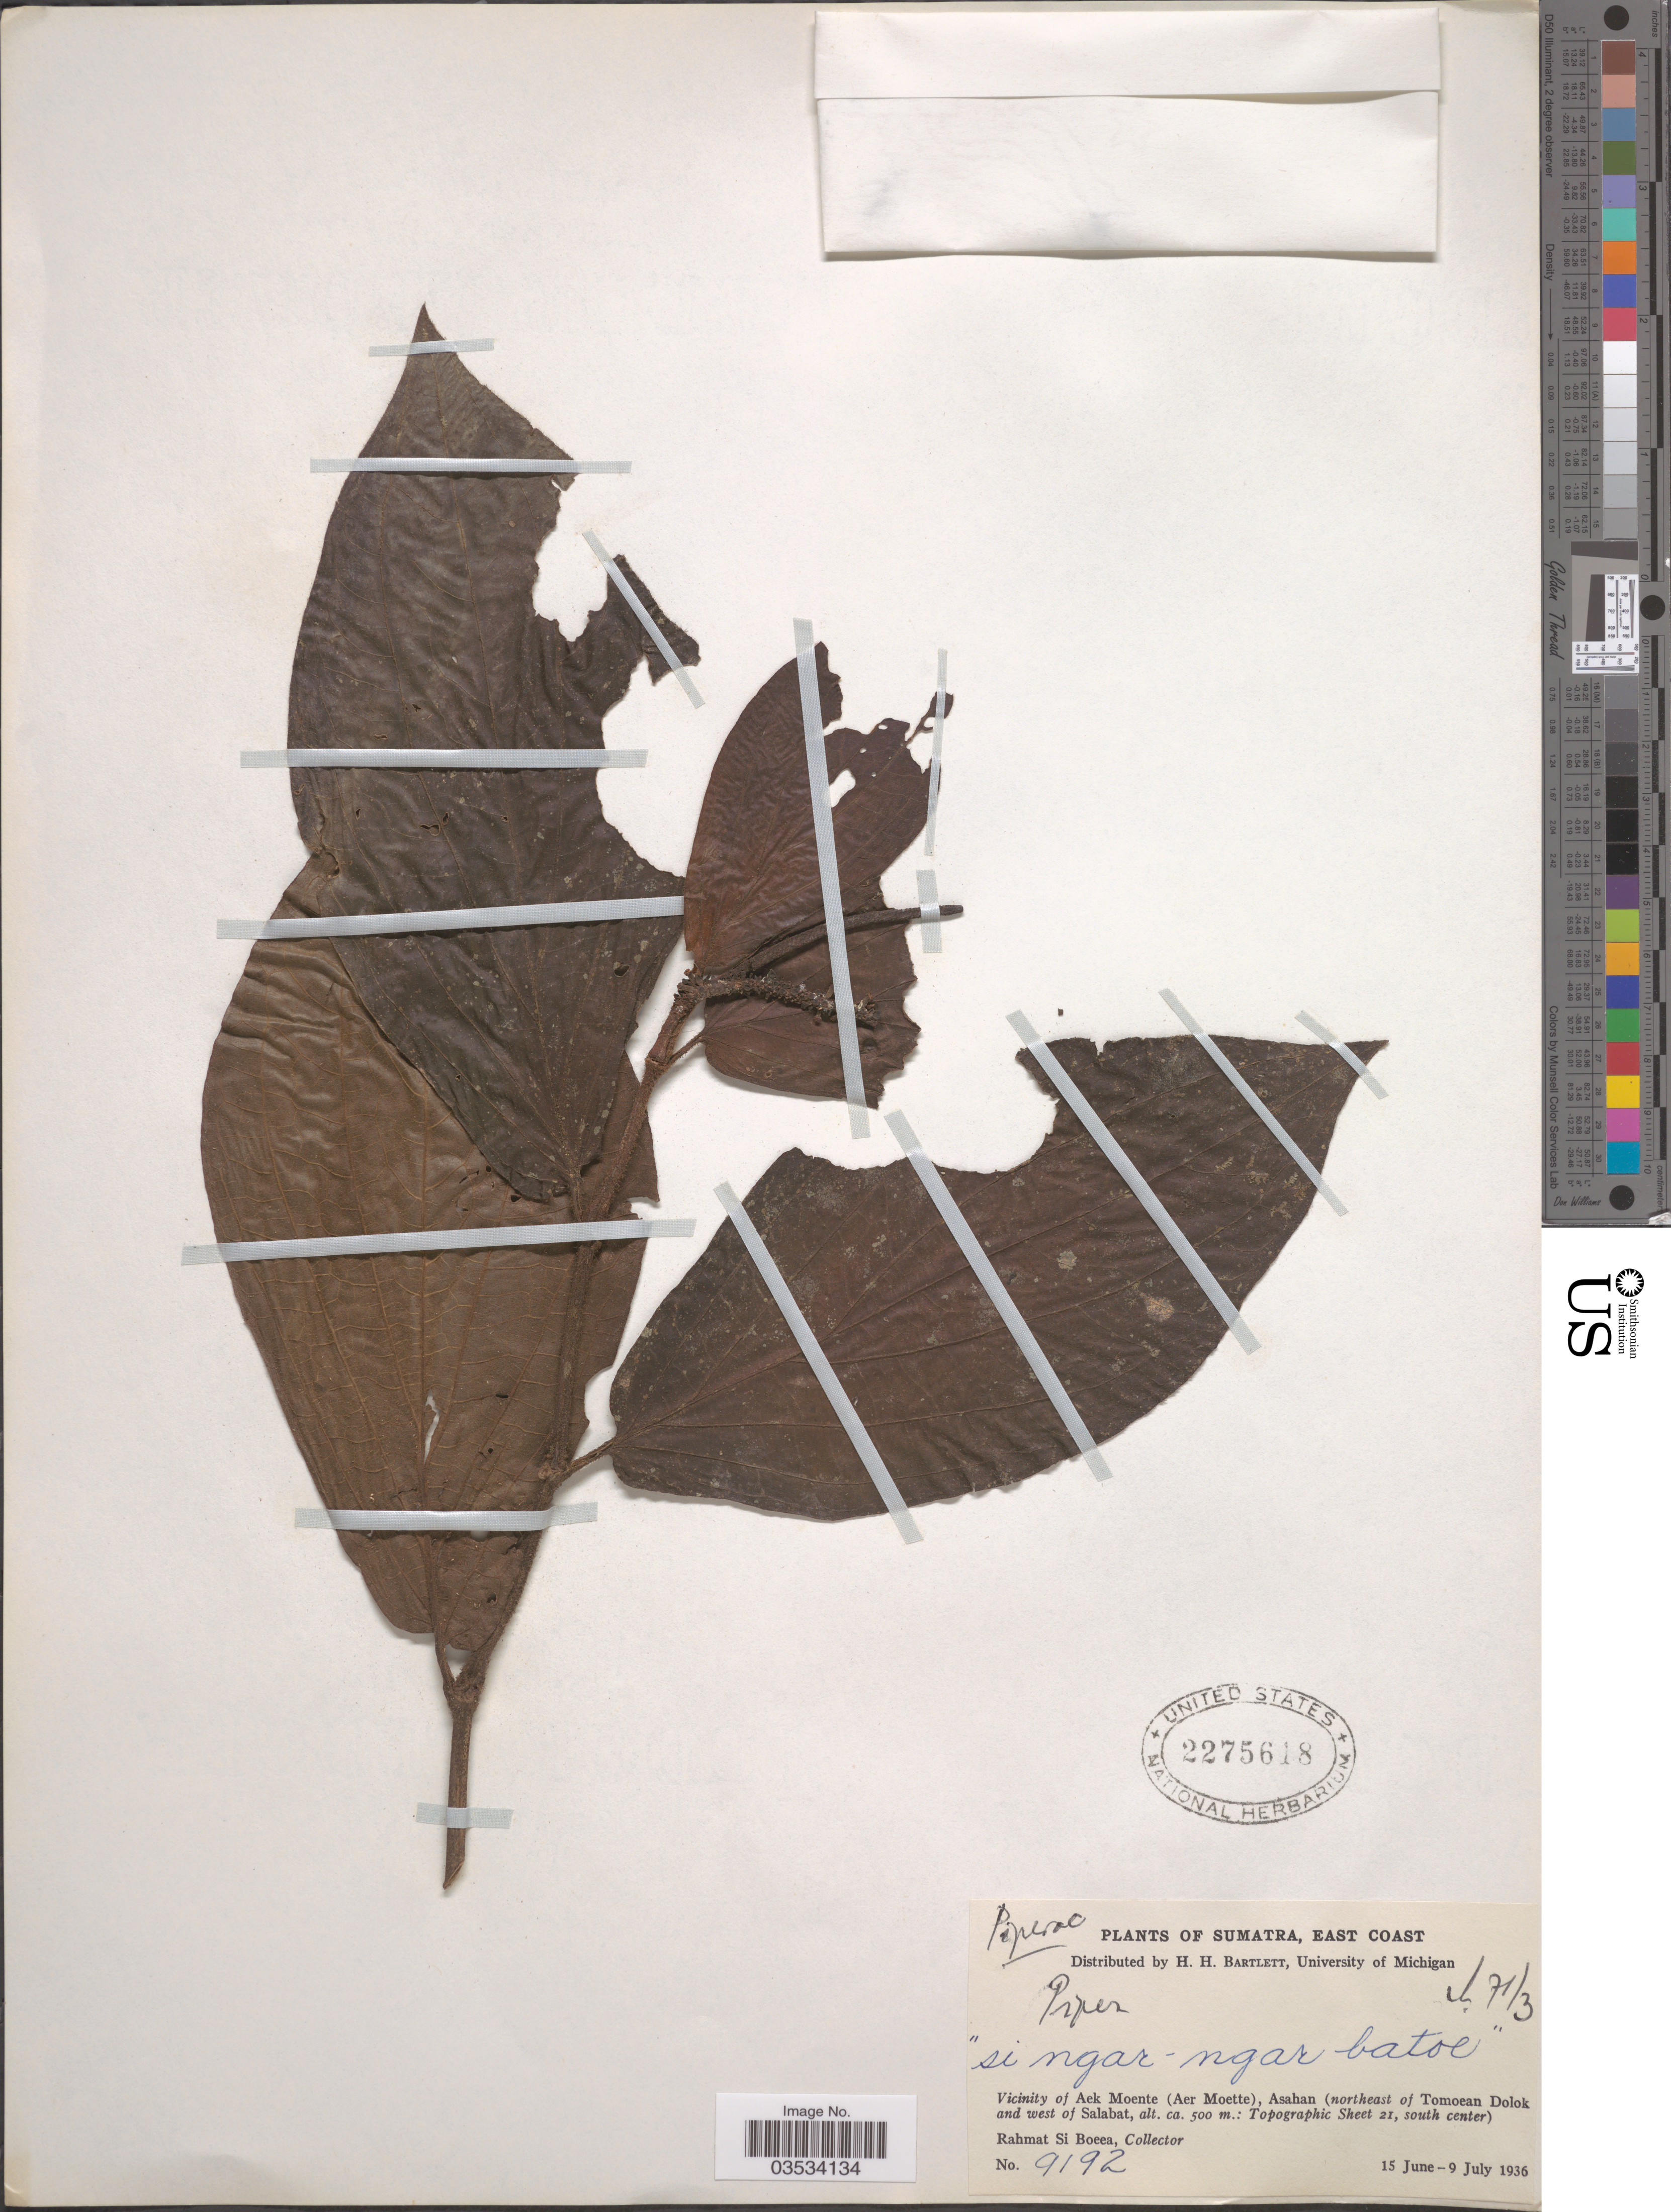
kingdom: Plantae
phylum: Tracheophyta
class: Magnoliopsida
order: Piperales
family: Piperaceae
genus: Piper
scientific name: Piper sp.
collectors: Rahmat Si Boeea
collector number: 9192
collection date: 1936-06-15/1936-07-09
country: Indonesia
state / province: Sumatra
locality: East Coast. Vicinity of Aek Moente (Aer Moette), Asahan (northeast of Tomoean Dolok and west of Salabat: Topographic Sheet 21, south center).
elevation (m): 500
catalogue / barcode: US 2275618